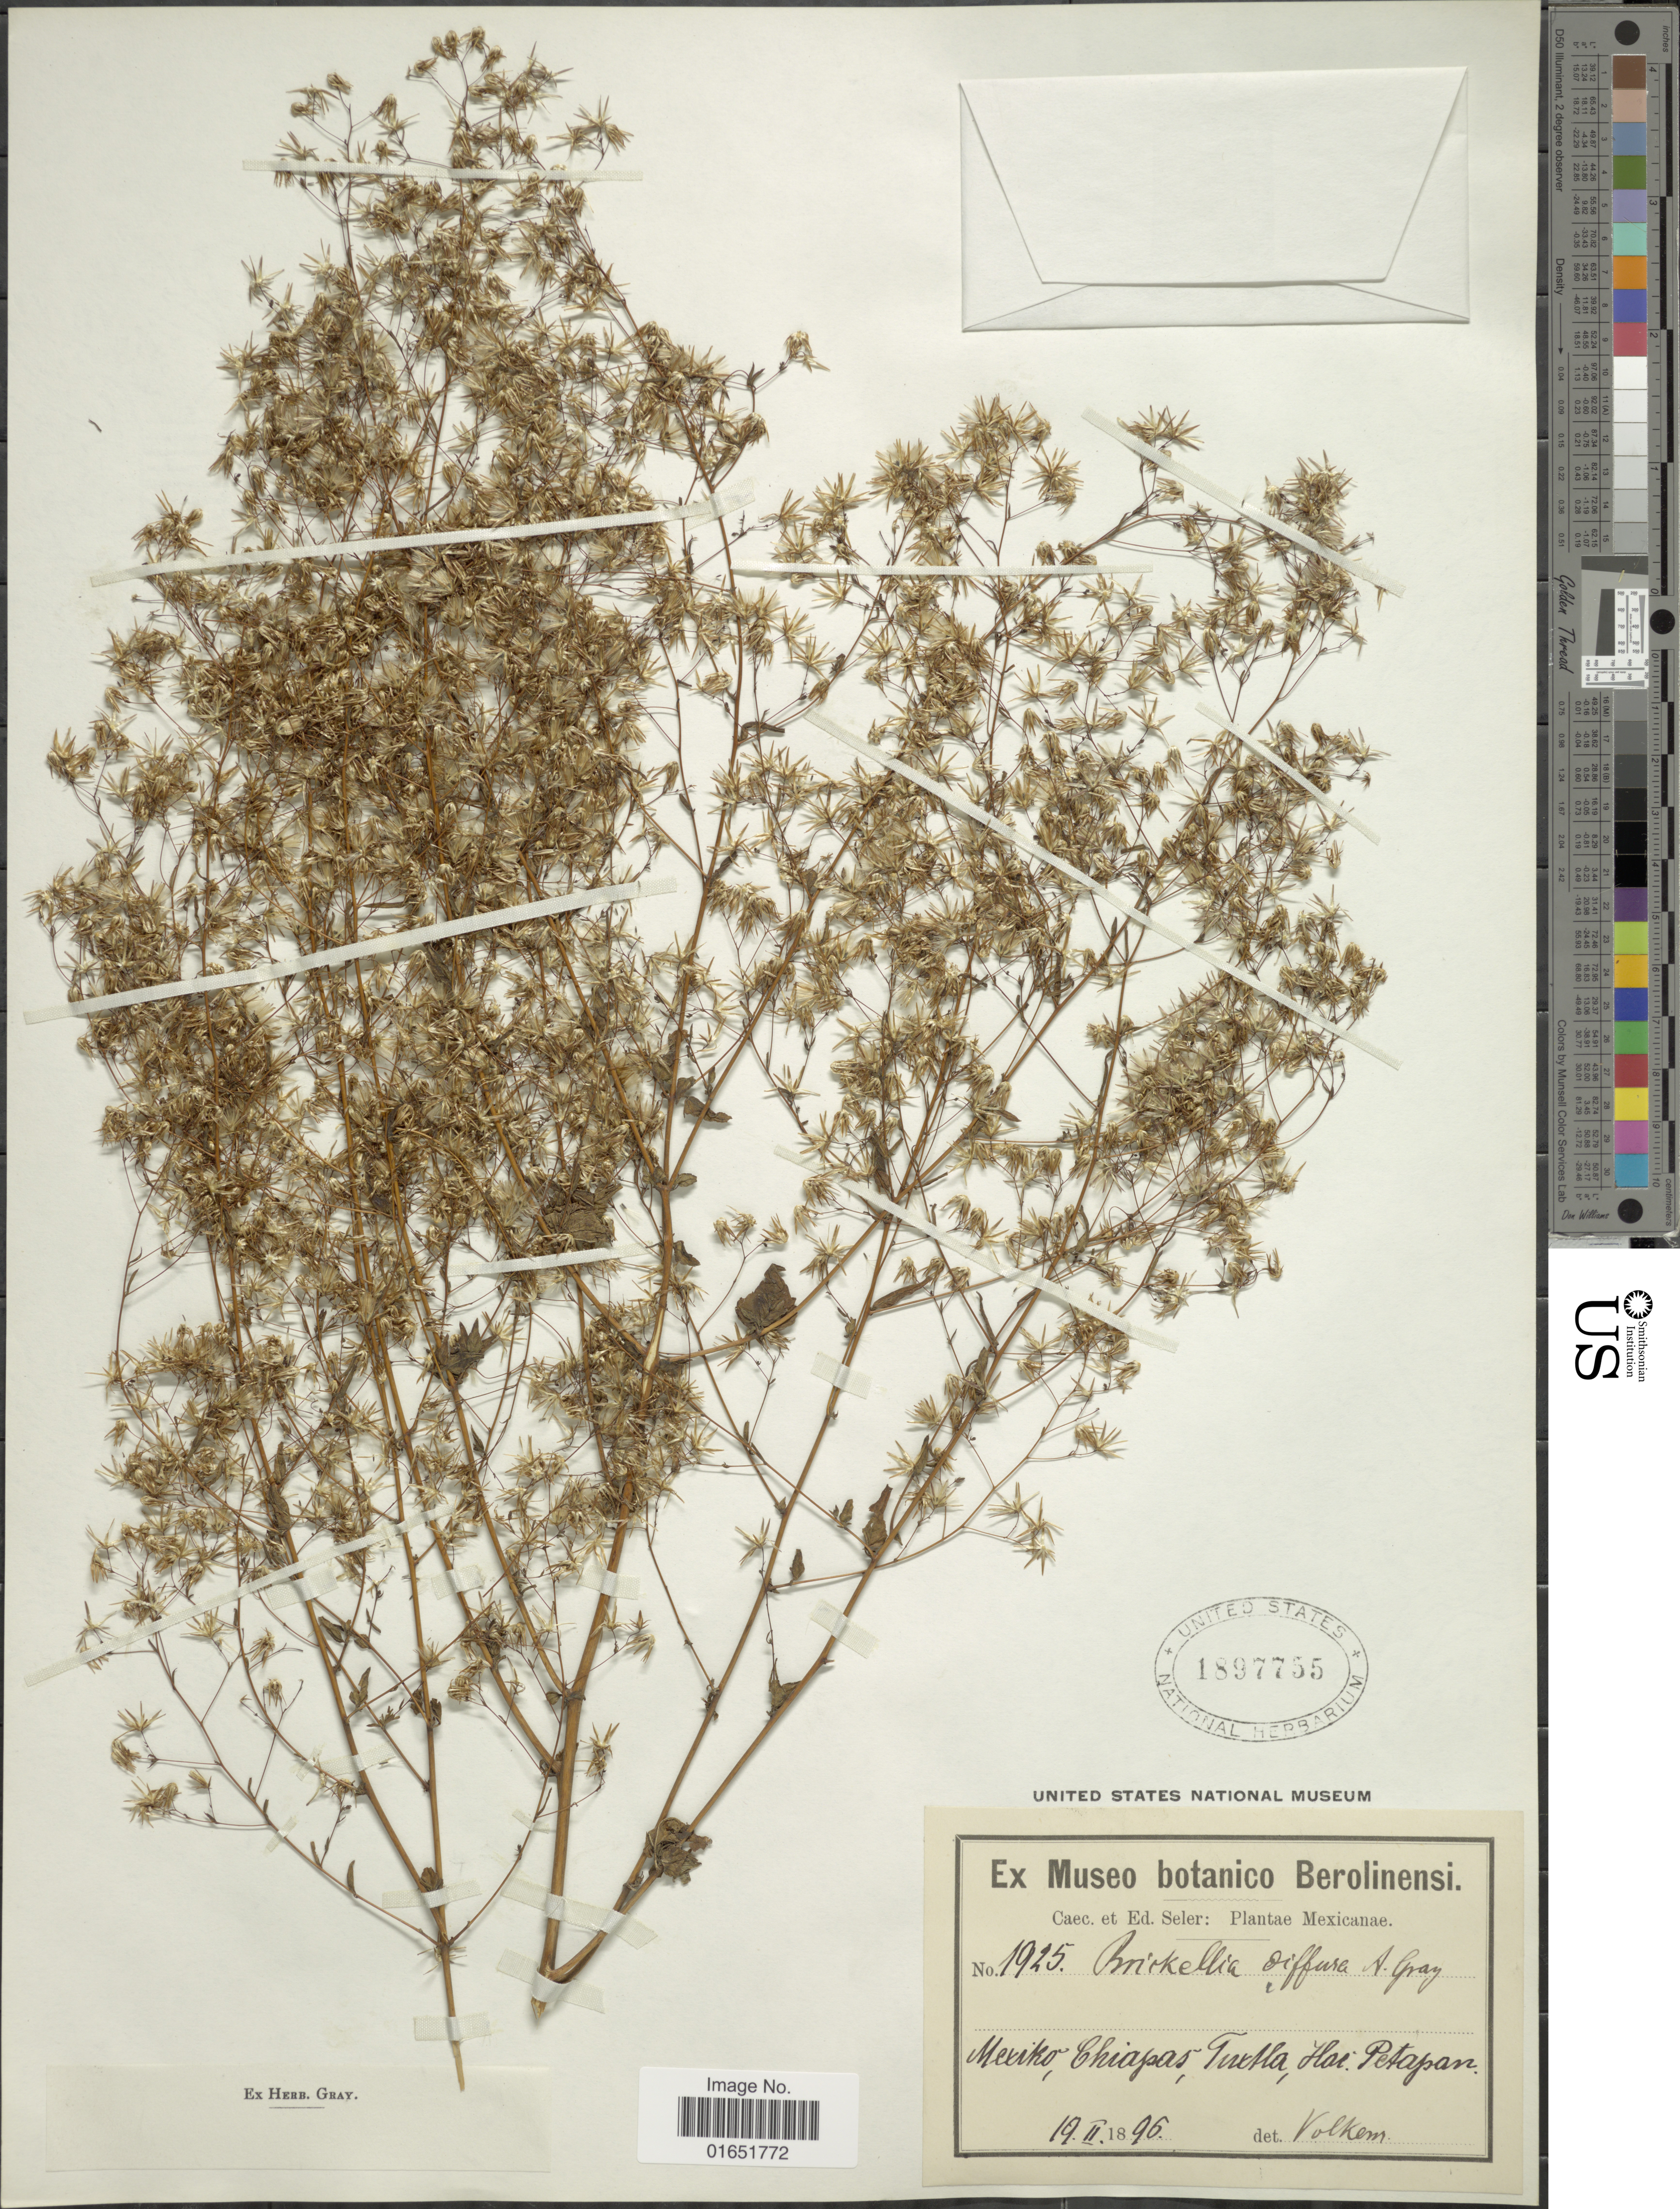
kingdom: Plantae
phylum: Tracheophyta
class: Magnoliopsida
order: Asterales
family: Asteraceae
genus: Brickellia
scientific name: Brickellia diffusa M.E. Jones, nom illeg.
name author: M.E. Jones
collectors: C. Seler, E. G. Seler & -. Seler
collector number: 1925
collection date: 1896-02-19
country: Mexico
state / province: Chiapas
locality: Tuxtla, Hai: Petapan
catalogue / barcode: US 1897755